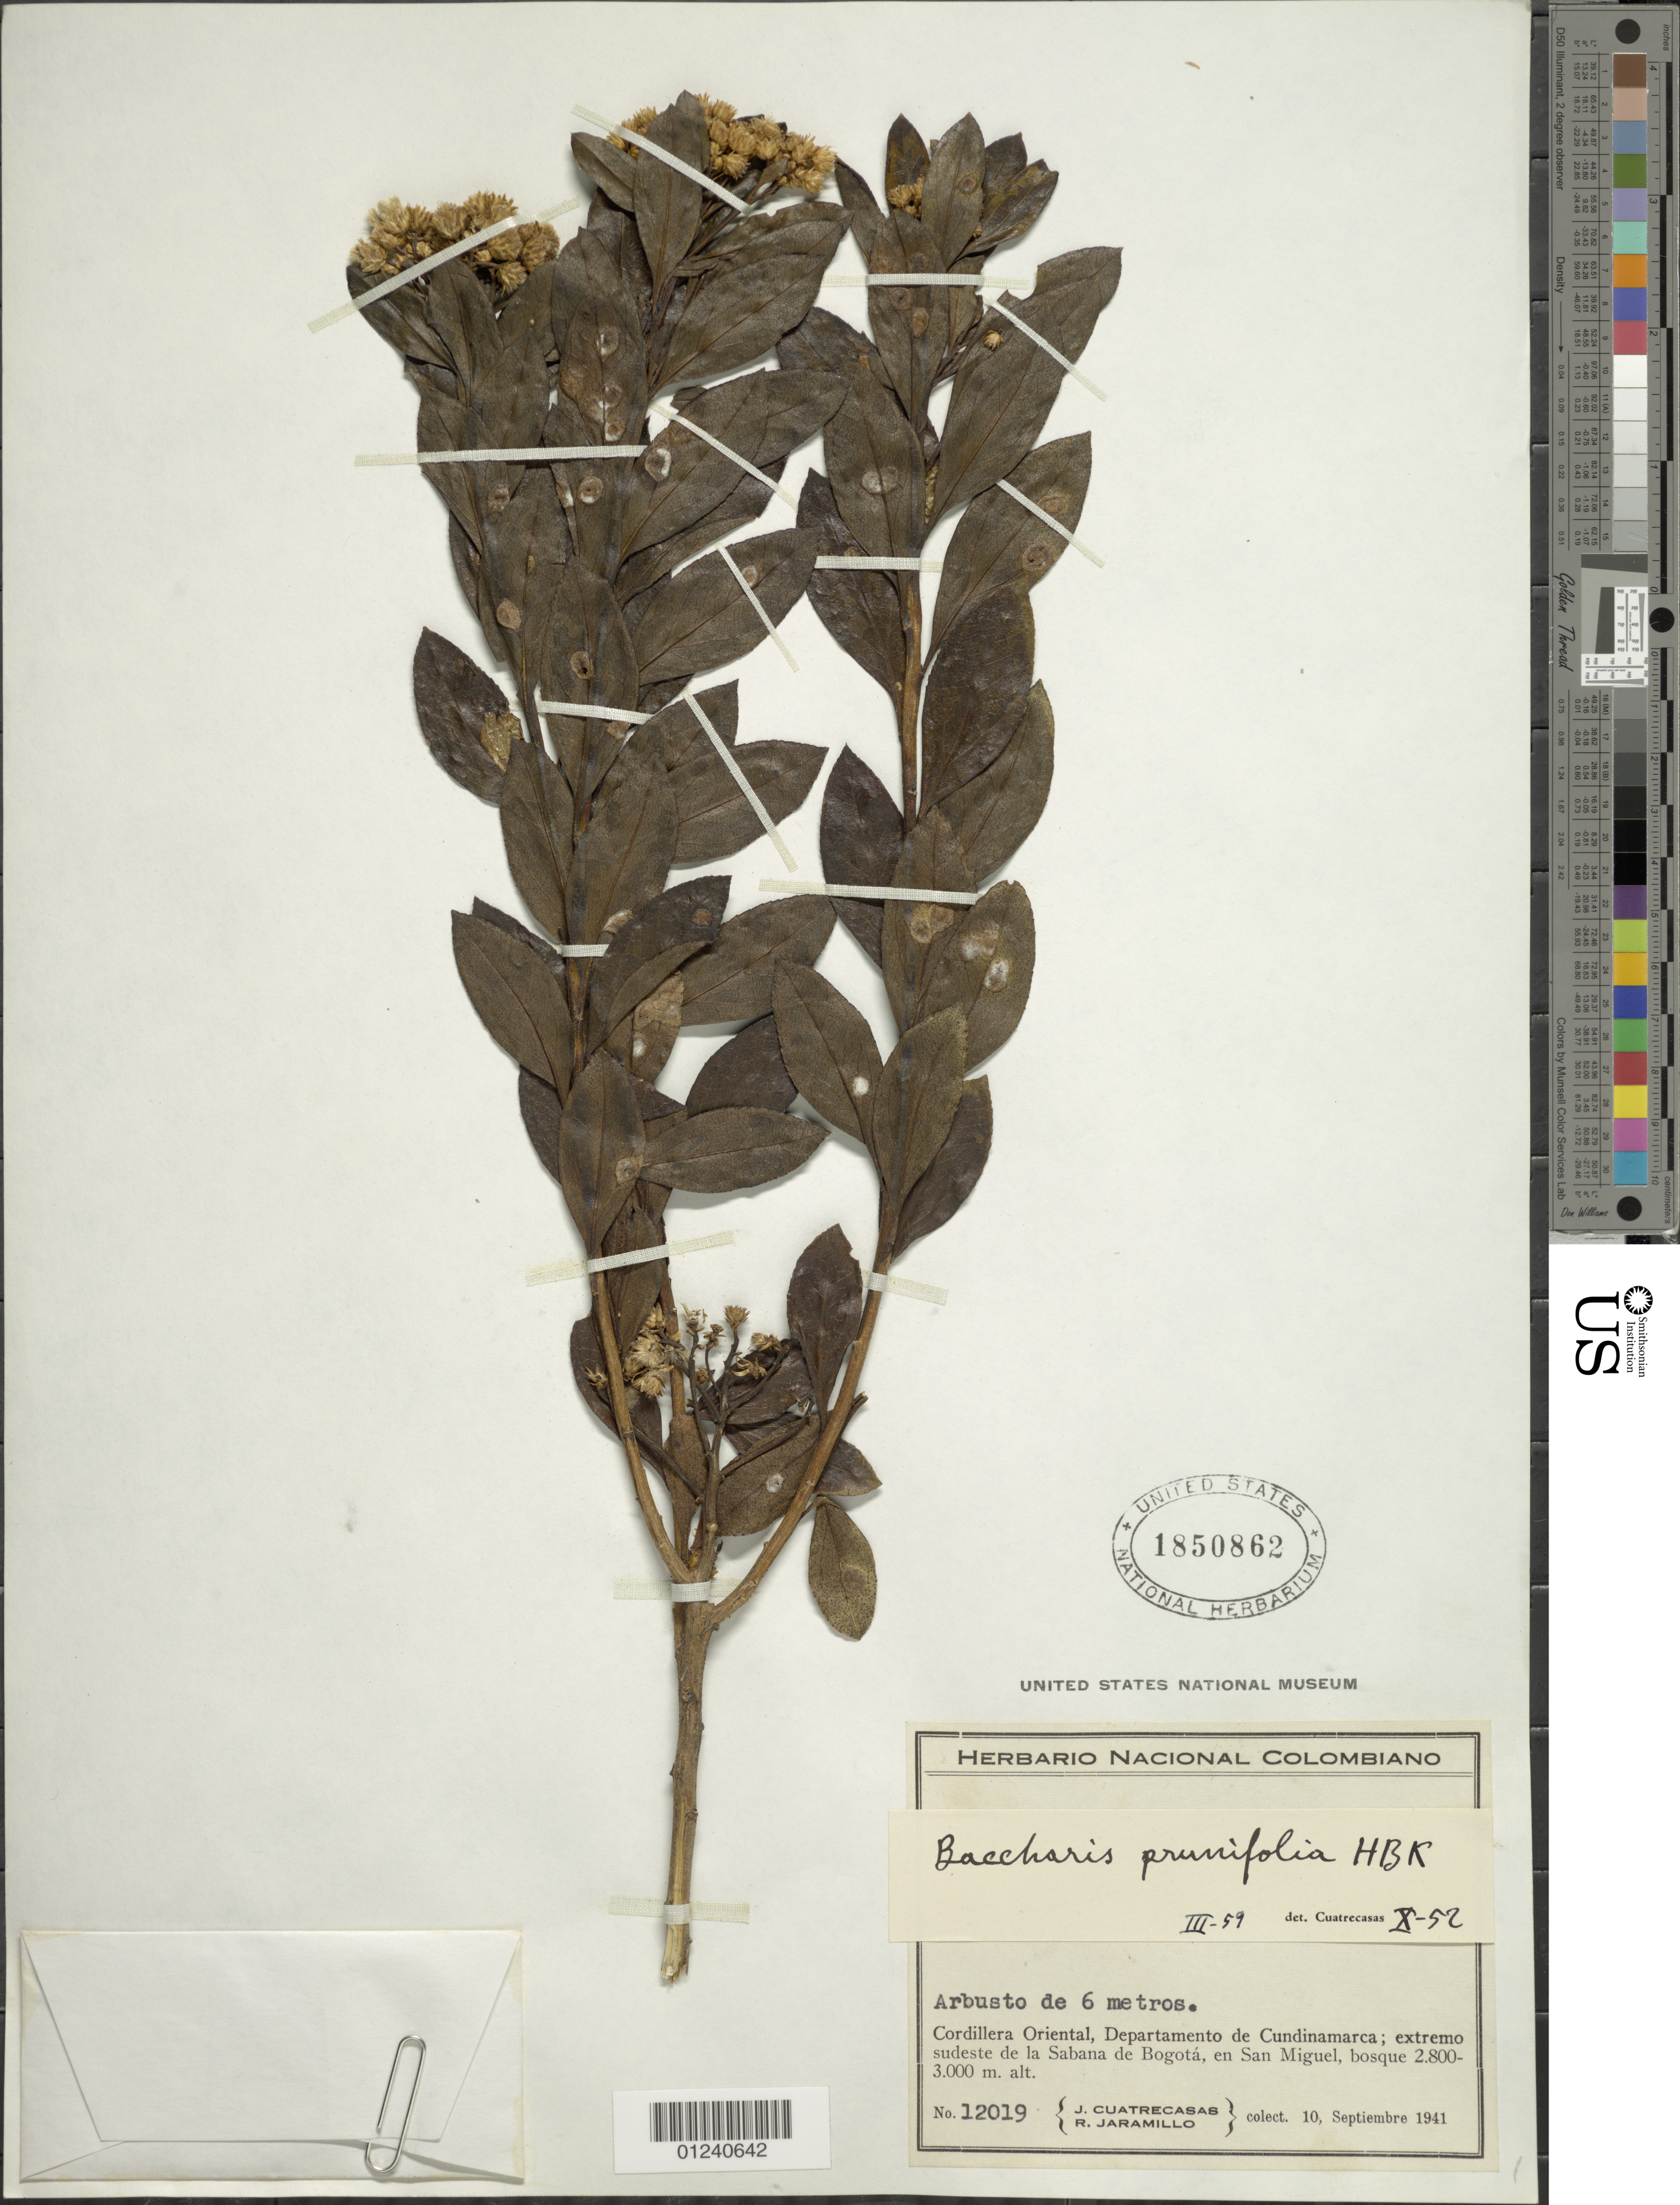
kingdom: Plantae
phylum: Tracheophyta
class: Magnoliopsida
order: Asterales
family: Asteraceae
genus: Baccharis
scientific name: Baccharis prunifolia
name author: Kunth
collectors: J. Cuatrecasas & R. Jaramillo M.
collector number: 12019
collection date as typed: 10 Sep 1941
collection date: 1941-09-10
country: Colombia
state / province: Cundinamarca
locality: Cordillera Oriental, extremo Sudeste de La Sabana de Bogota, en San Miquel.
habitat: bosque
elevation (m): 2800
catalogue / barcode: US 1850862